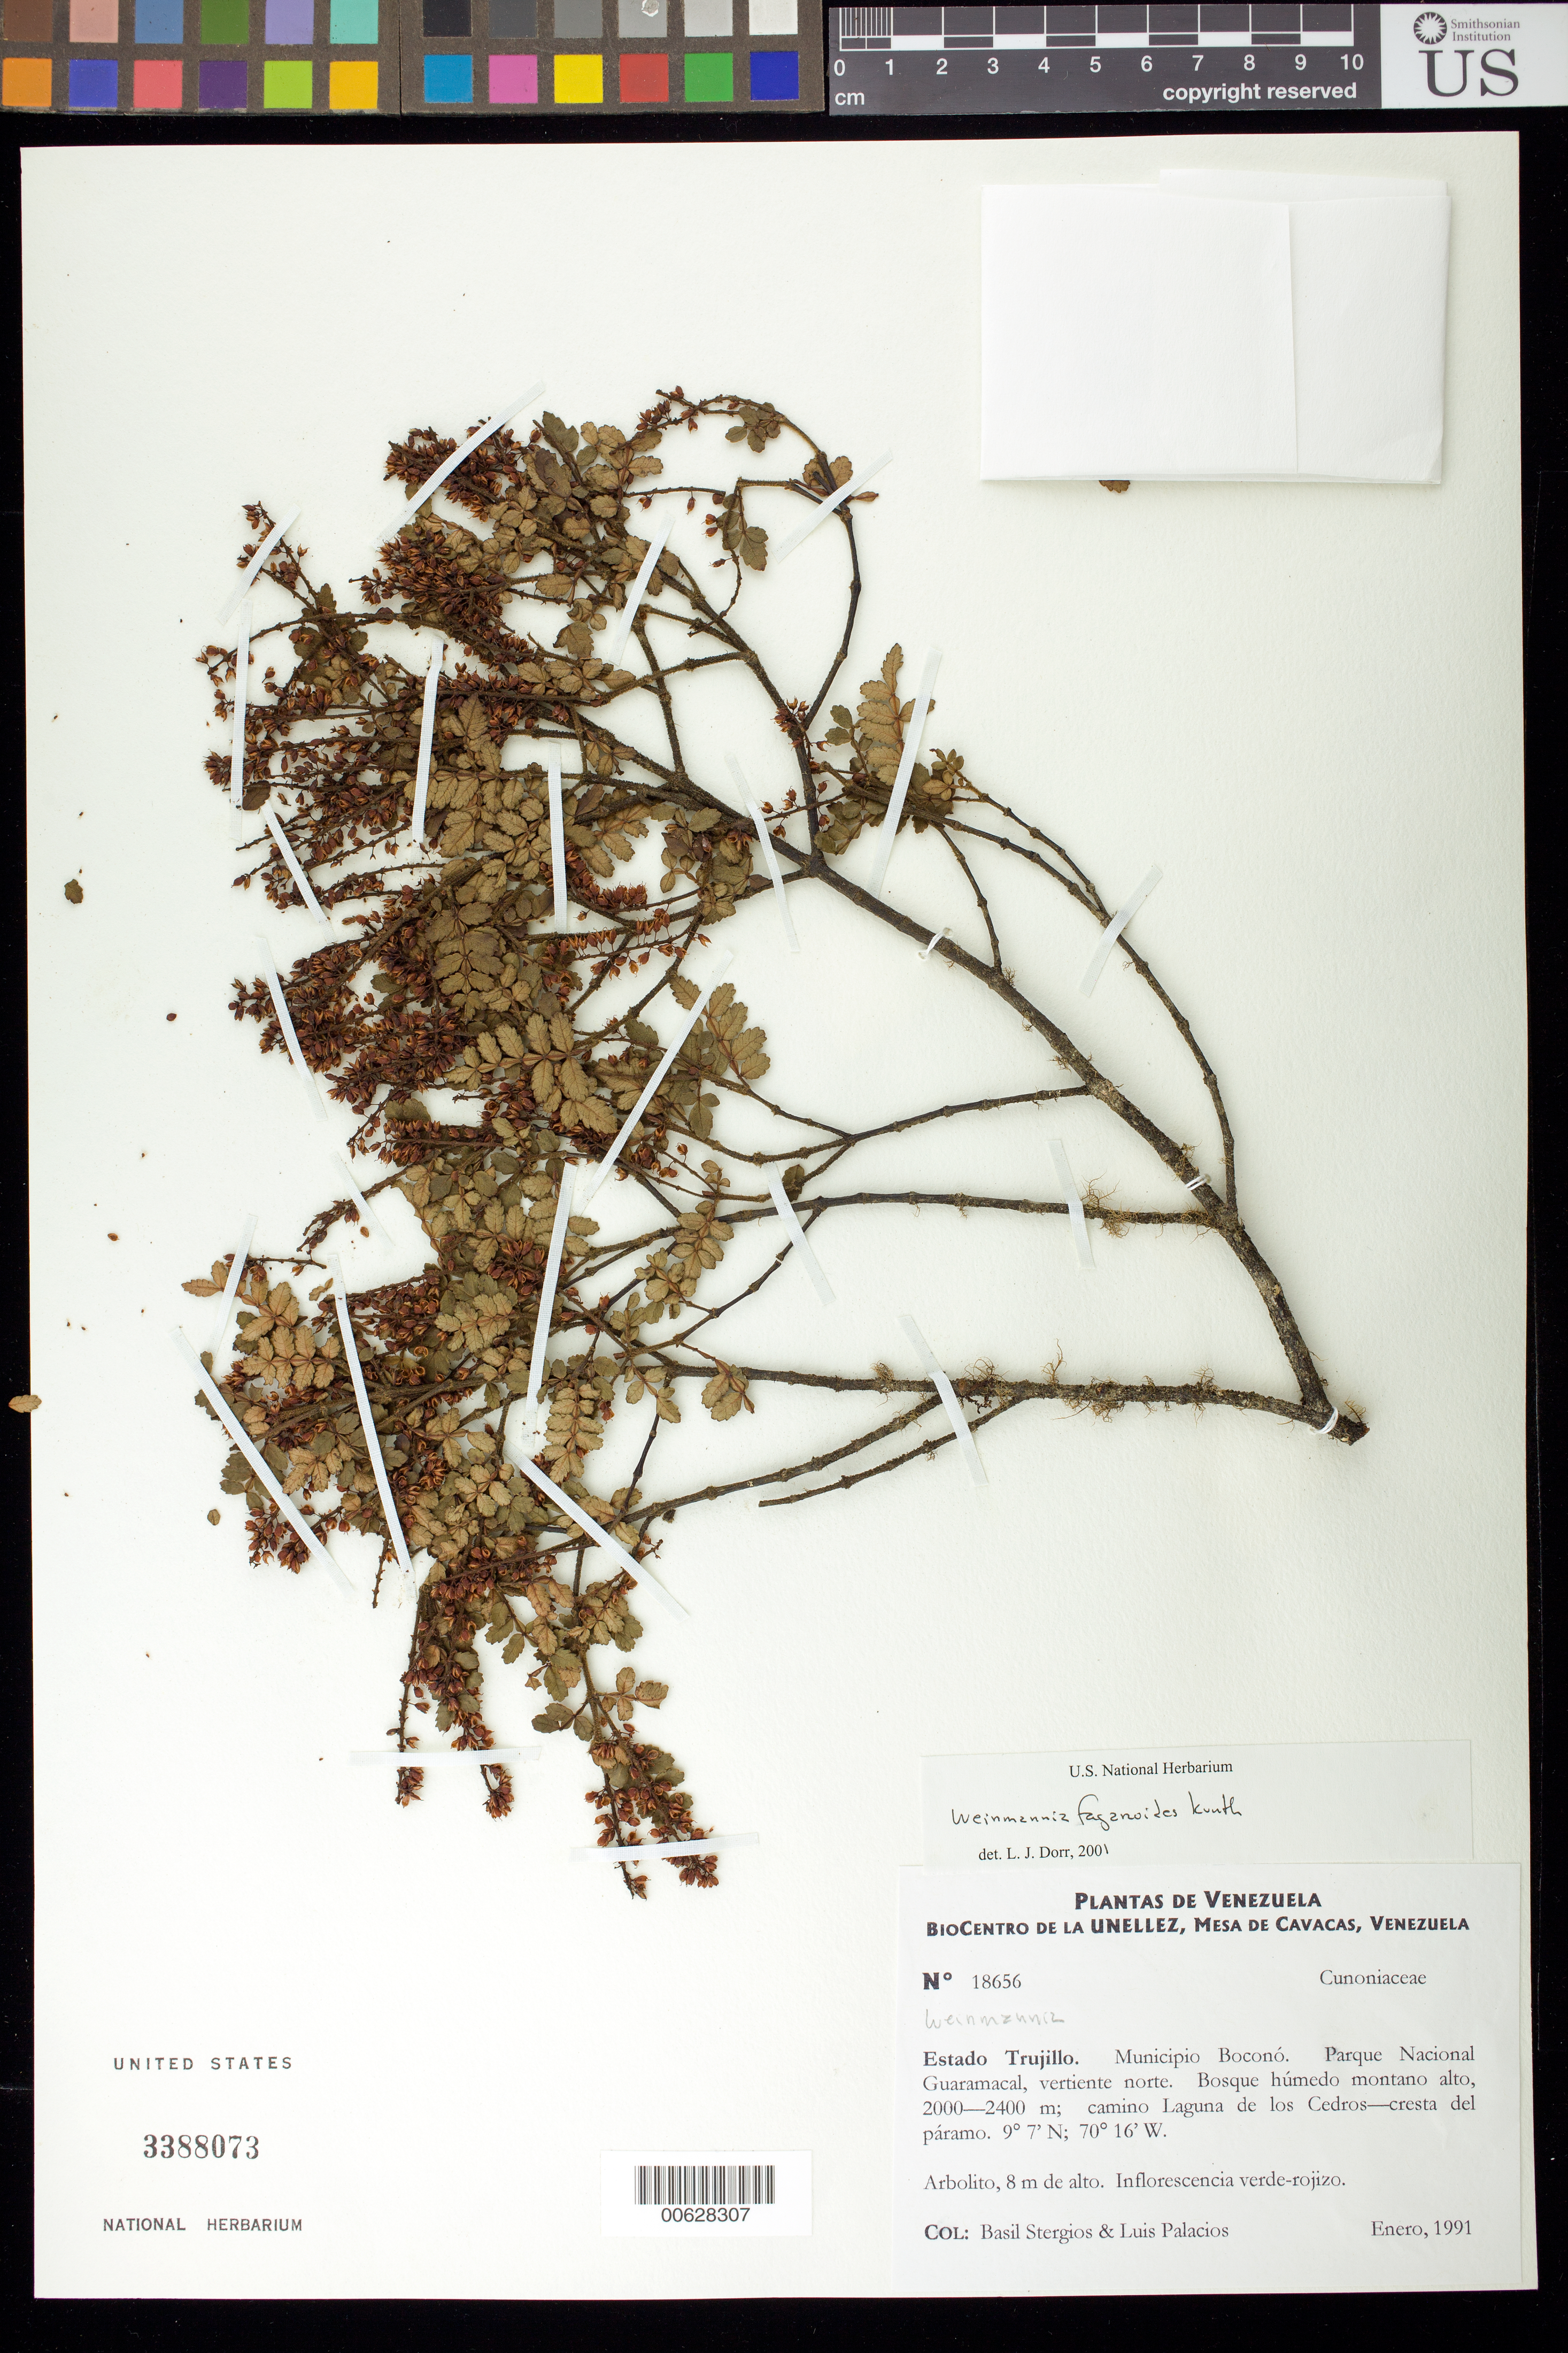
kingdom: Plantae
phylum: Tracheophyta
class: Magnoliopsida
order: Oxalidales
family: Cunoniaceae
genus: Weinmannia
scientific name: Weinmannia fagaroides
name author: Kunth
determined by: Dorr, L. J., (BOT), Smithsonian Institution - National Museum of Natural History (UNITED STATES)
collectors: B. G. Stergios & L. Palacios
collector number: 18656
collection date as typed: Jan 1991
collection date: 1991-01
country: Venezuela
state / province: Trujillo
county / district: Boconó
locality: Parque Nacional Guaramacal, vertiente N, camino laguna de los Cedros-cresta del páramo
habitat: Bosque húmedo montano alto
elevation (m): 2000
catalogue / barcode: US 3388073